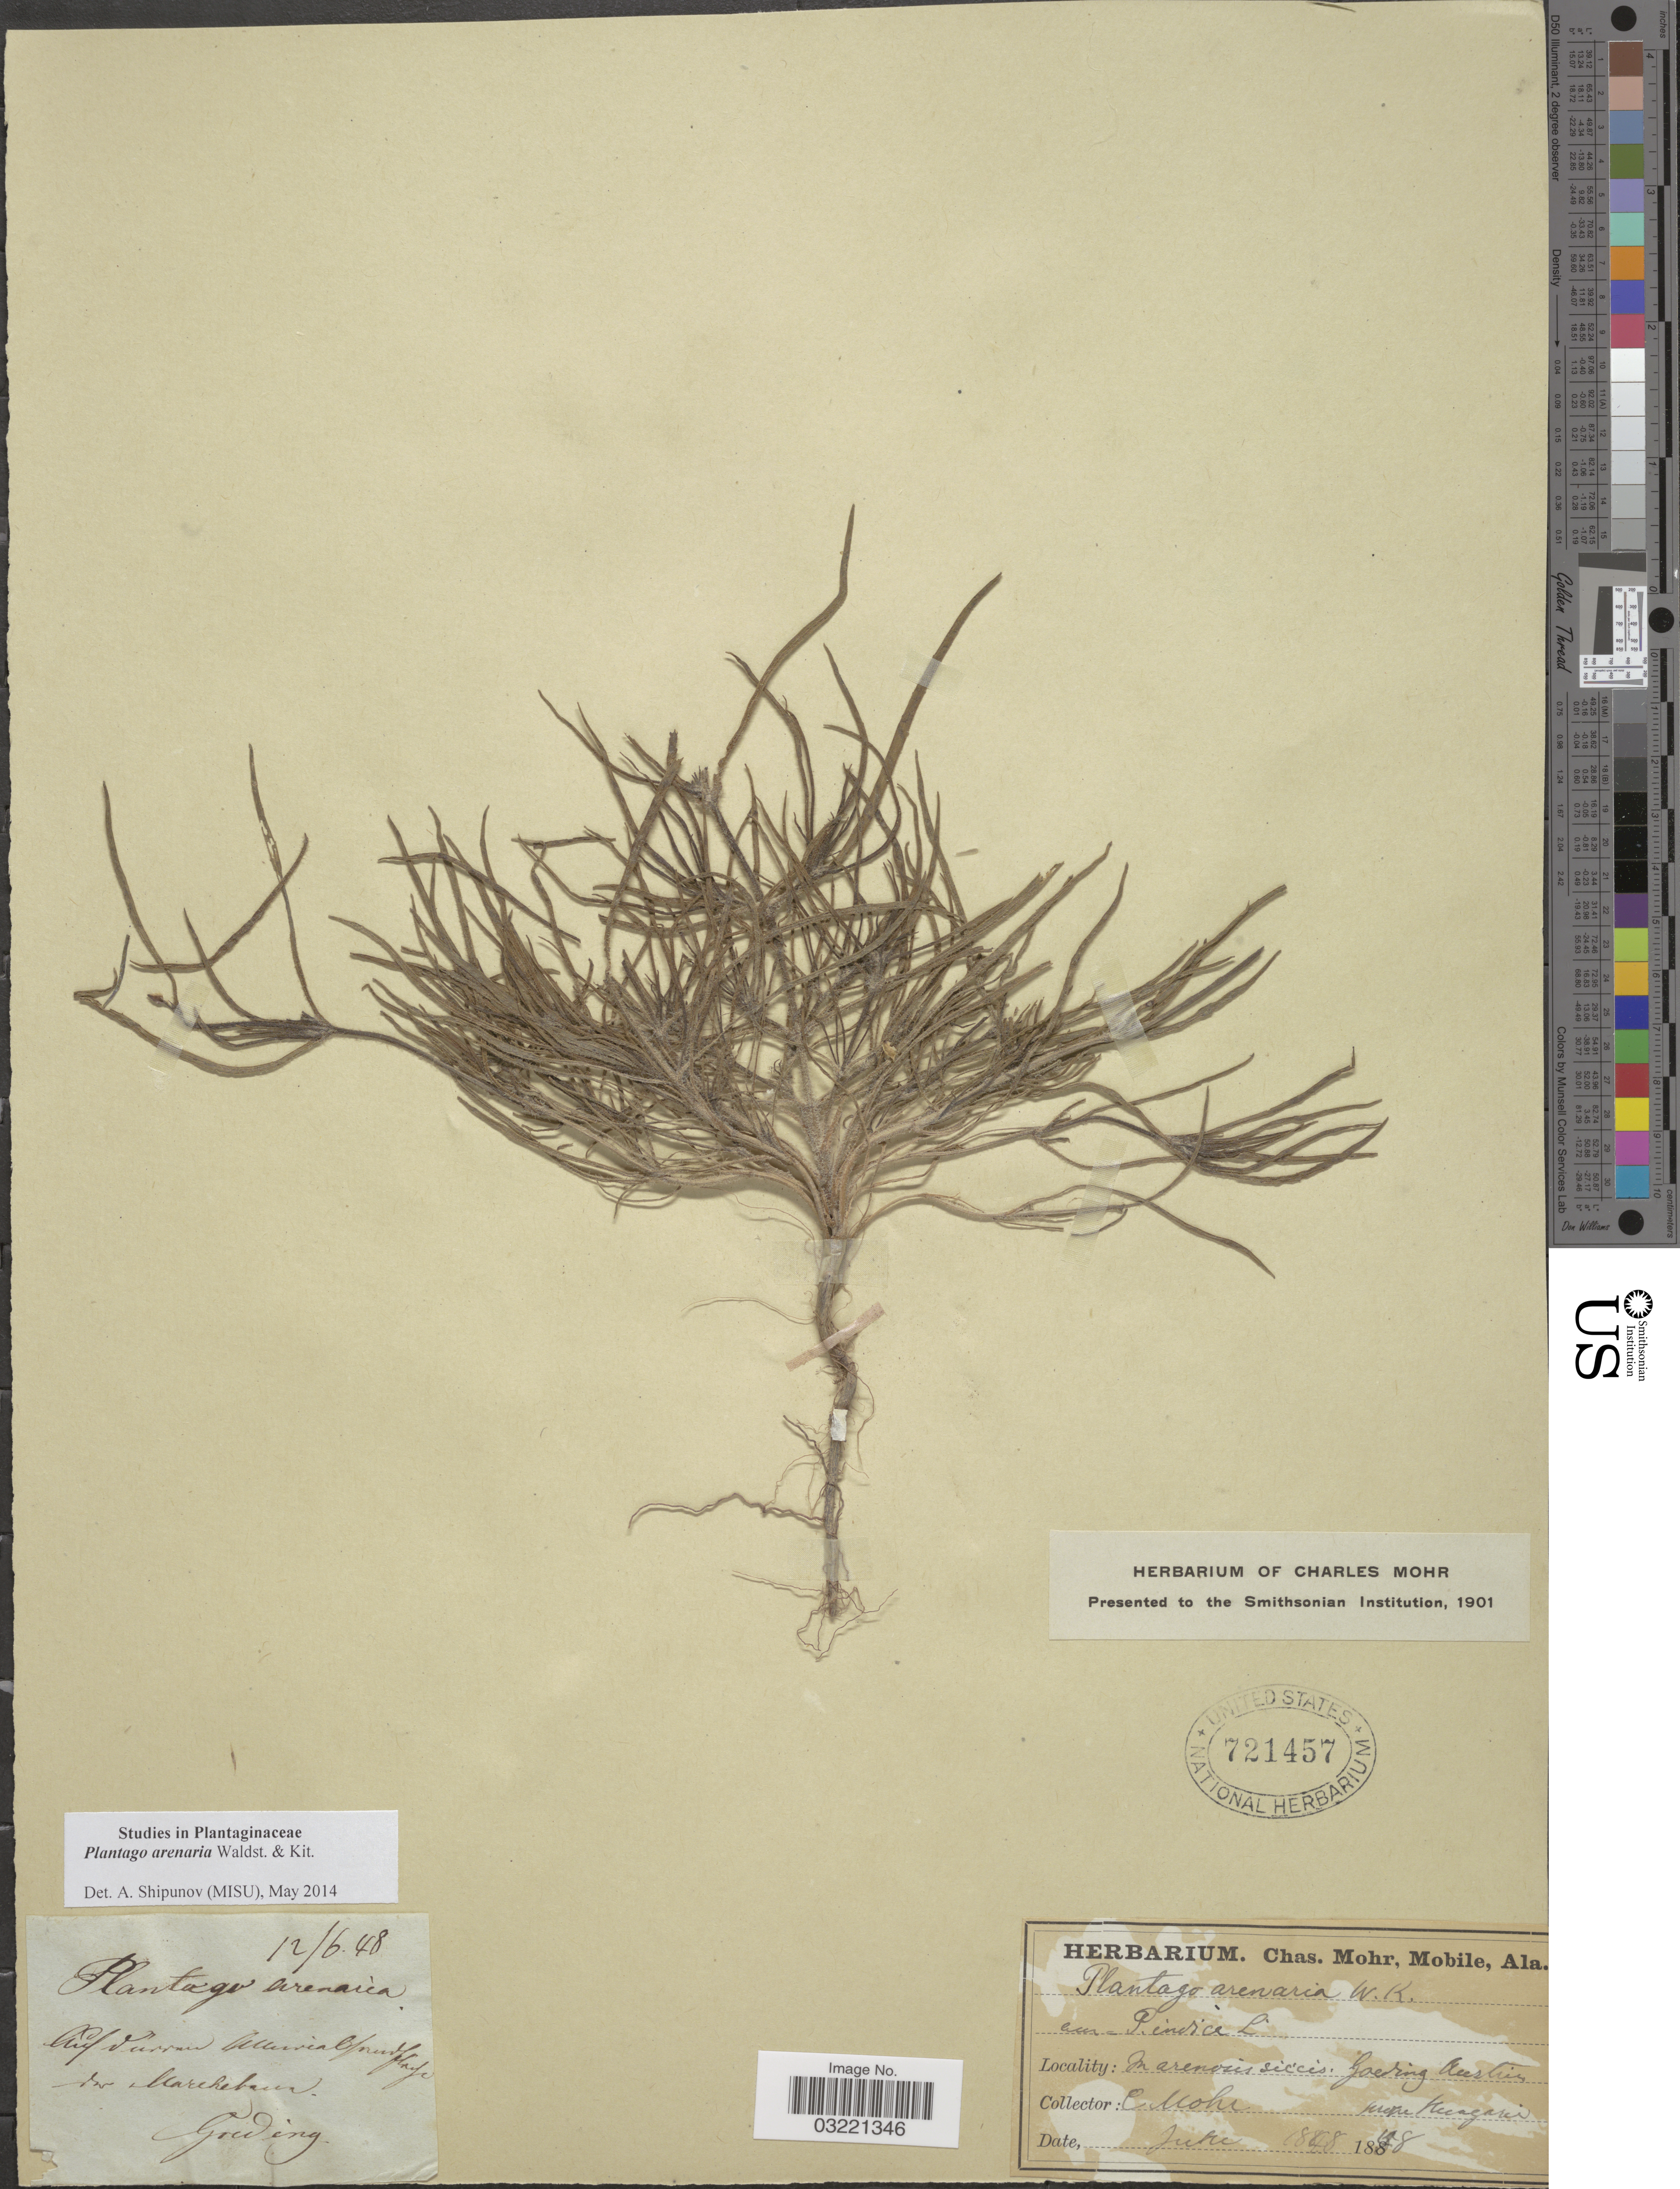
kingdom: Plantae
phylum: Tracheophyta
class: Magnoliopsida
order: Lamiales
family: Plantaginaceae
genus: Plantago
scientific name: Plantago arenaria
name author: Waldst. & Kit.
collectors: Mohr, C. T. (herbarium)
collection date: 1848-06-12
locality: Im arenosis sicces Godring Austrin prope Kucagarci. [interpreted]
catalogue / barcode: US 721457